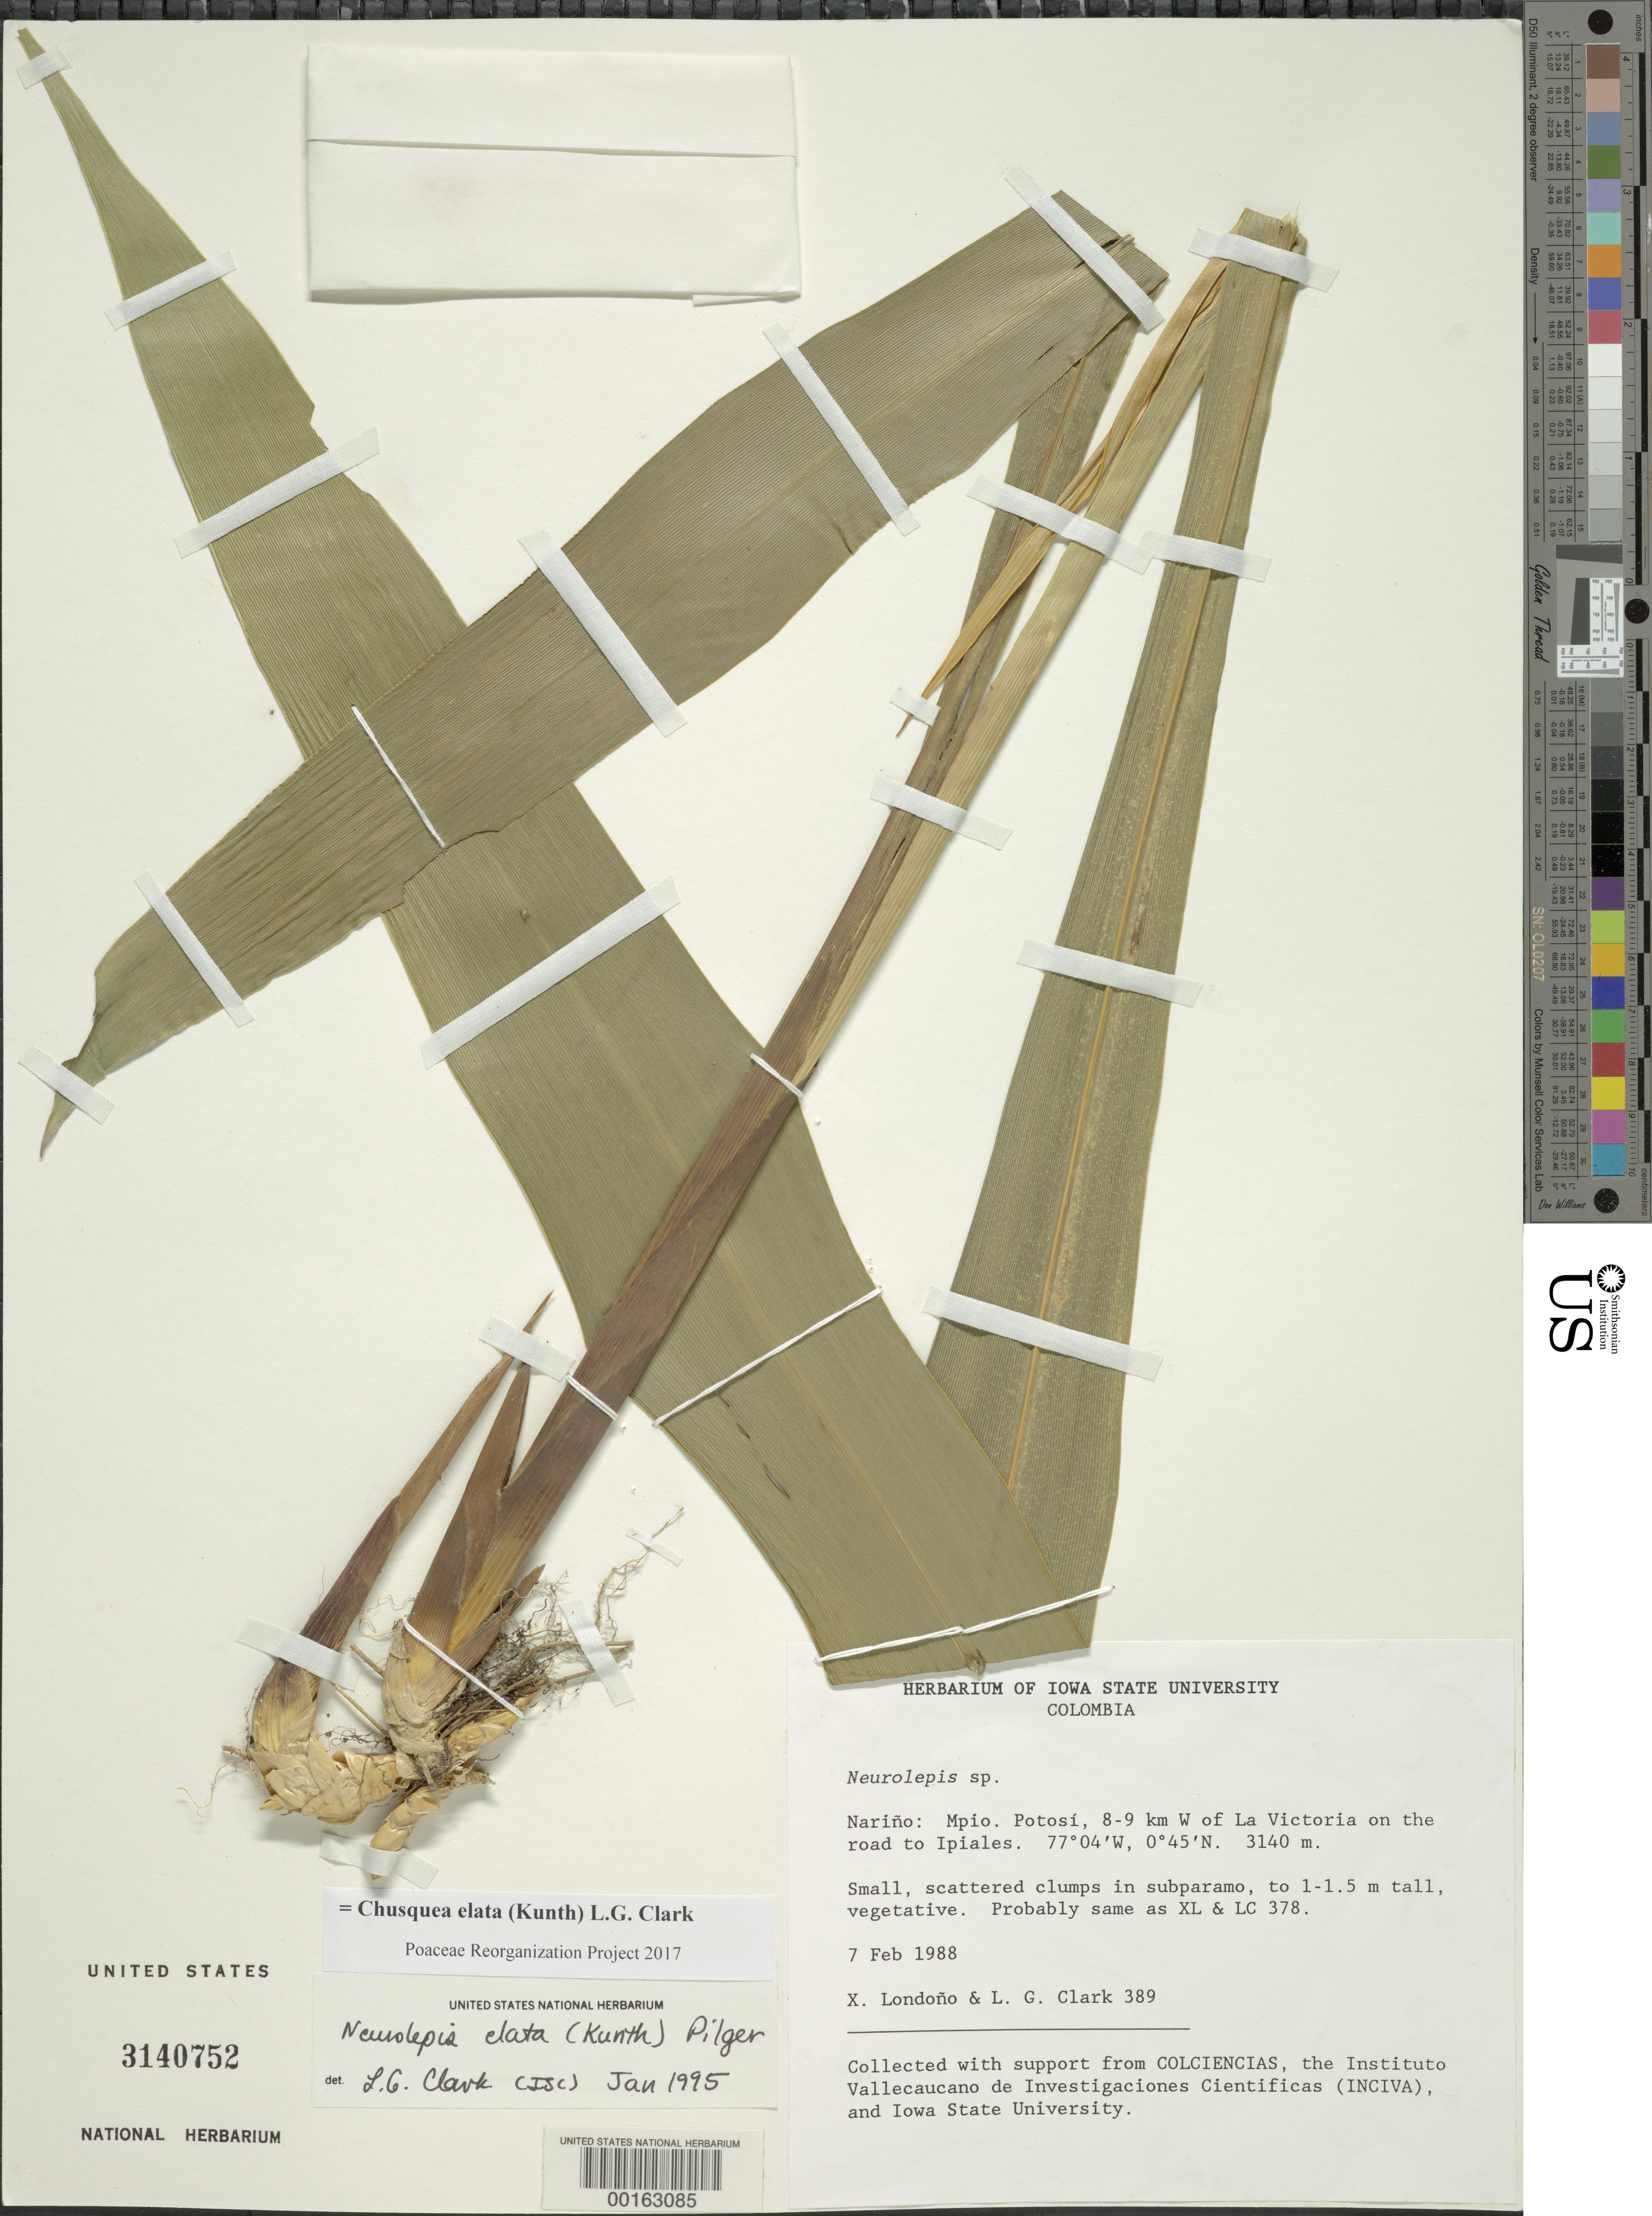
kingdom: Plantae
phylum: Tracheophyta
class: Liliopsida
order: Poales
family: Poaceae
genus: Chusquea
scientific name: Chusquea elata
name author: (Kunth) L.G. Clark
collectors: X. Londoño & L. G. Clark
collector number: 389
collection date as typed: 07 Feb 1988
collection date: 1988-02-07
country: Colombia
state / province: Nariño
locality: Potosi, 8-9 km W of La Victoria on the road to Ipiales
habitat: In subparamo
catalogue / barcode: US 3140752